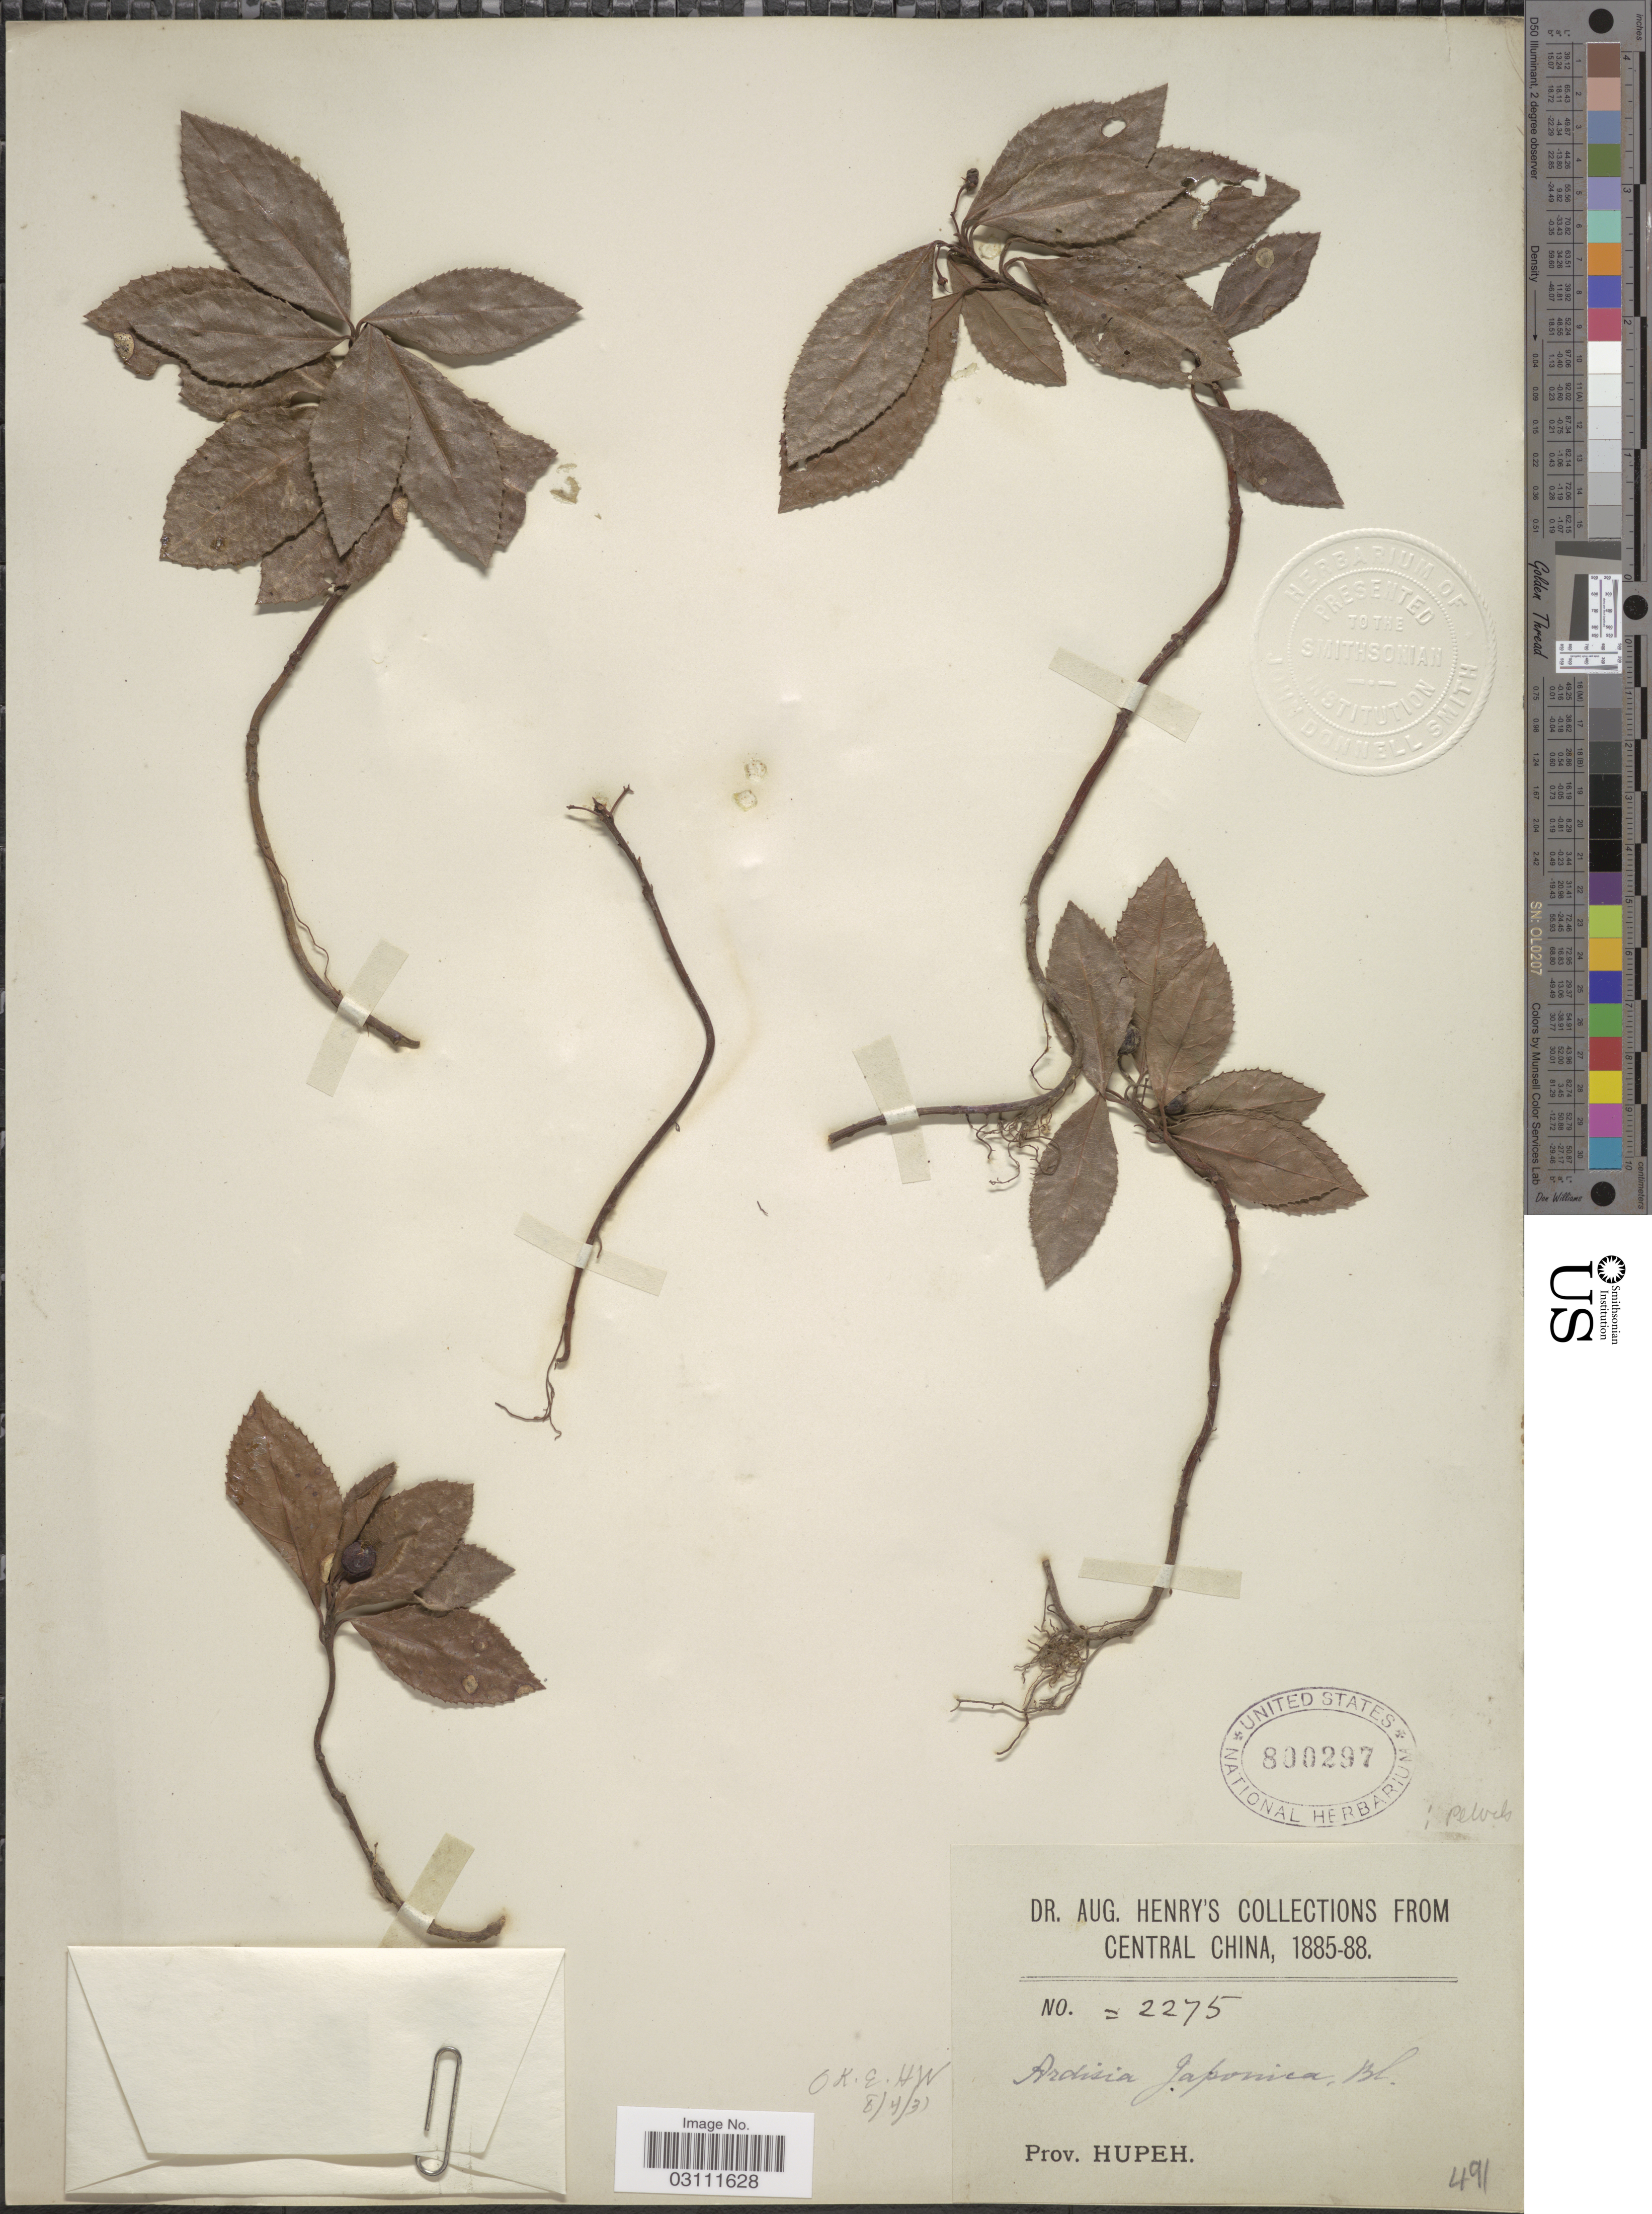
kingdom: Plantae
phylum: Tracheophyta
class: Magnoliopsida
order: Ericales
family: Primulaceae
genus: Ardisia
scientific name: Ardisia japonica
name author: (Thunb.) Blume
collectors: A. Henry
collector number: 2275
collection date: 1885/1888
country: China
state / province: Hubei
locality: Central China, Prov. Hupeh.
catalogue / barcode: US 800297